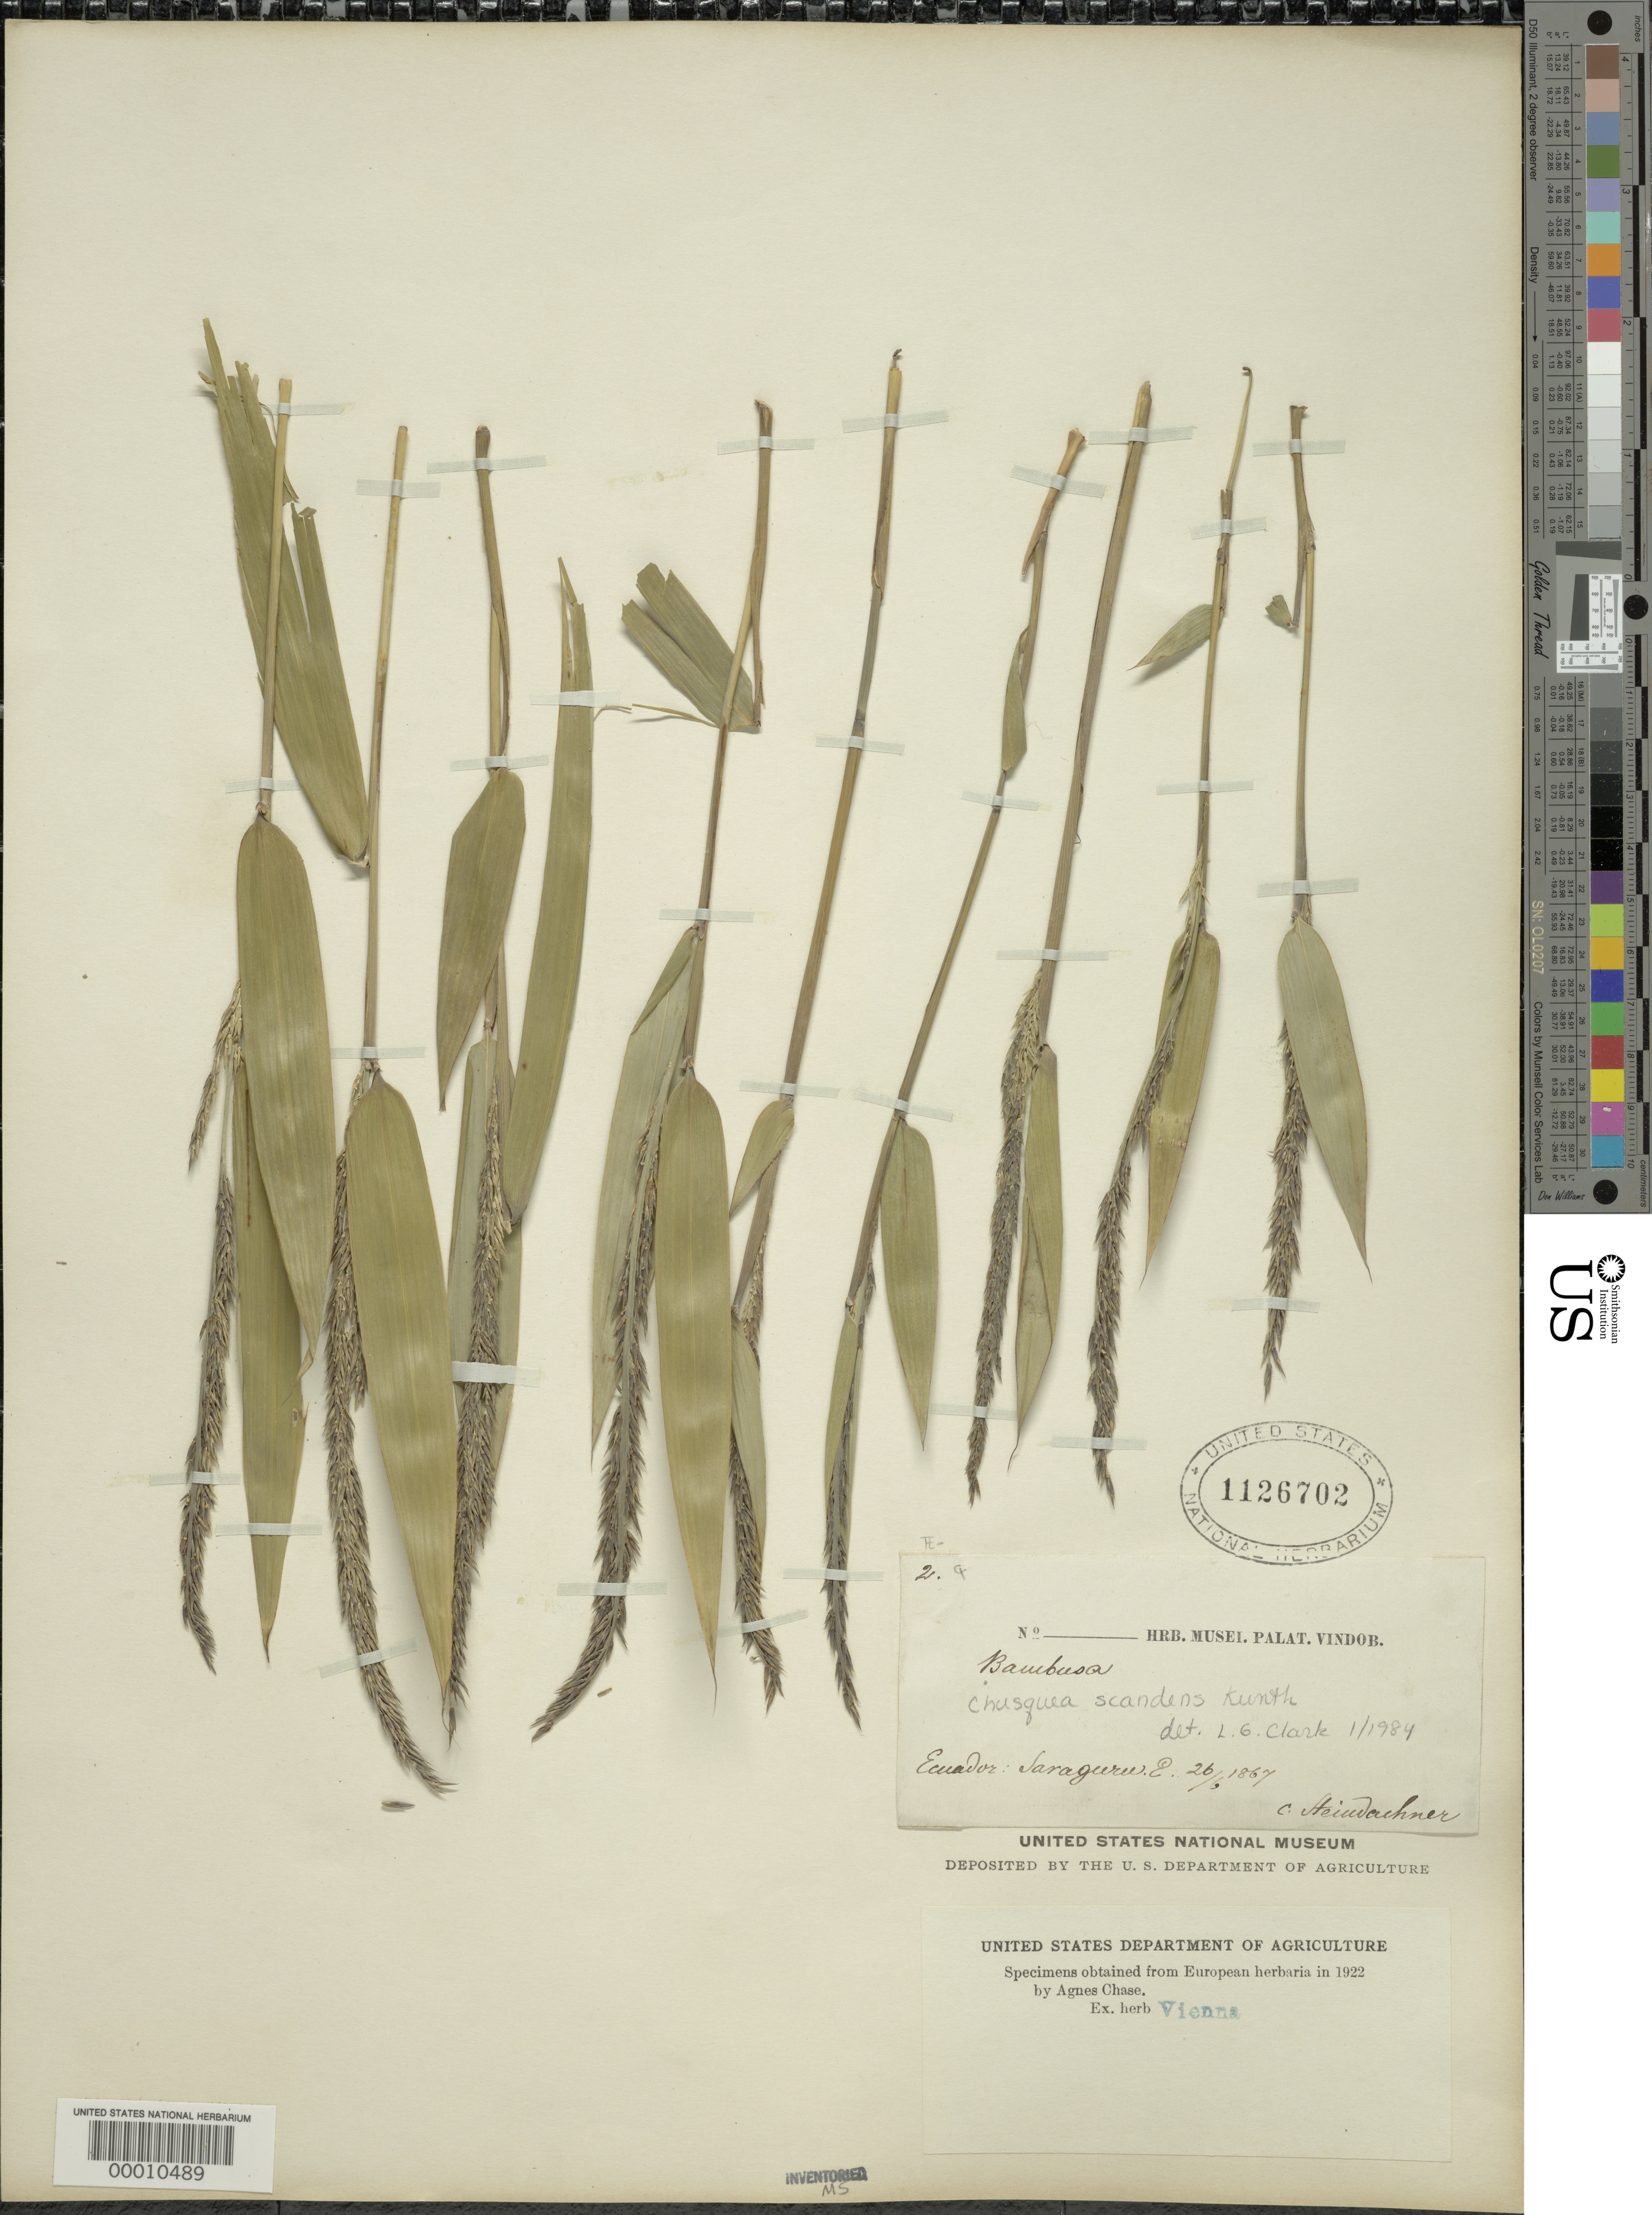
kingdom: Plantae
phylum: Tracheophyta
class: Liliopsida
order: Poales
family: Poaceae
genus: Chusquea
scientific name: Chusquea scandens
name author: Kunth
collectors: C. Heiwachner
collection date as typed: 26 Jun 1867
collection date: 1867-06-26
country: Ecuador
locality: Saraguru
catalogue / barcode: US 1126702